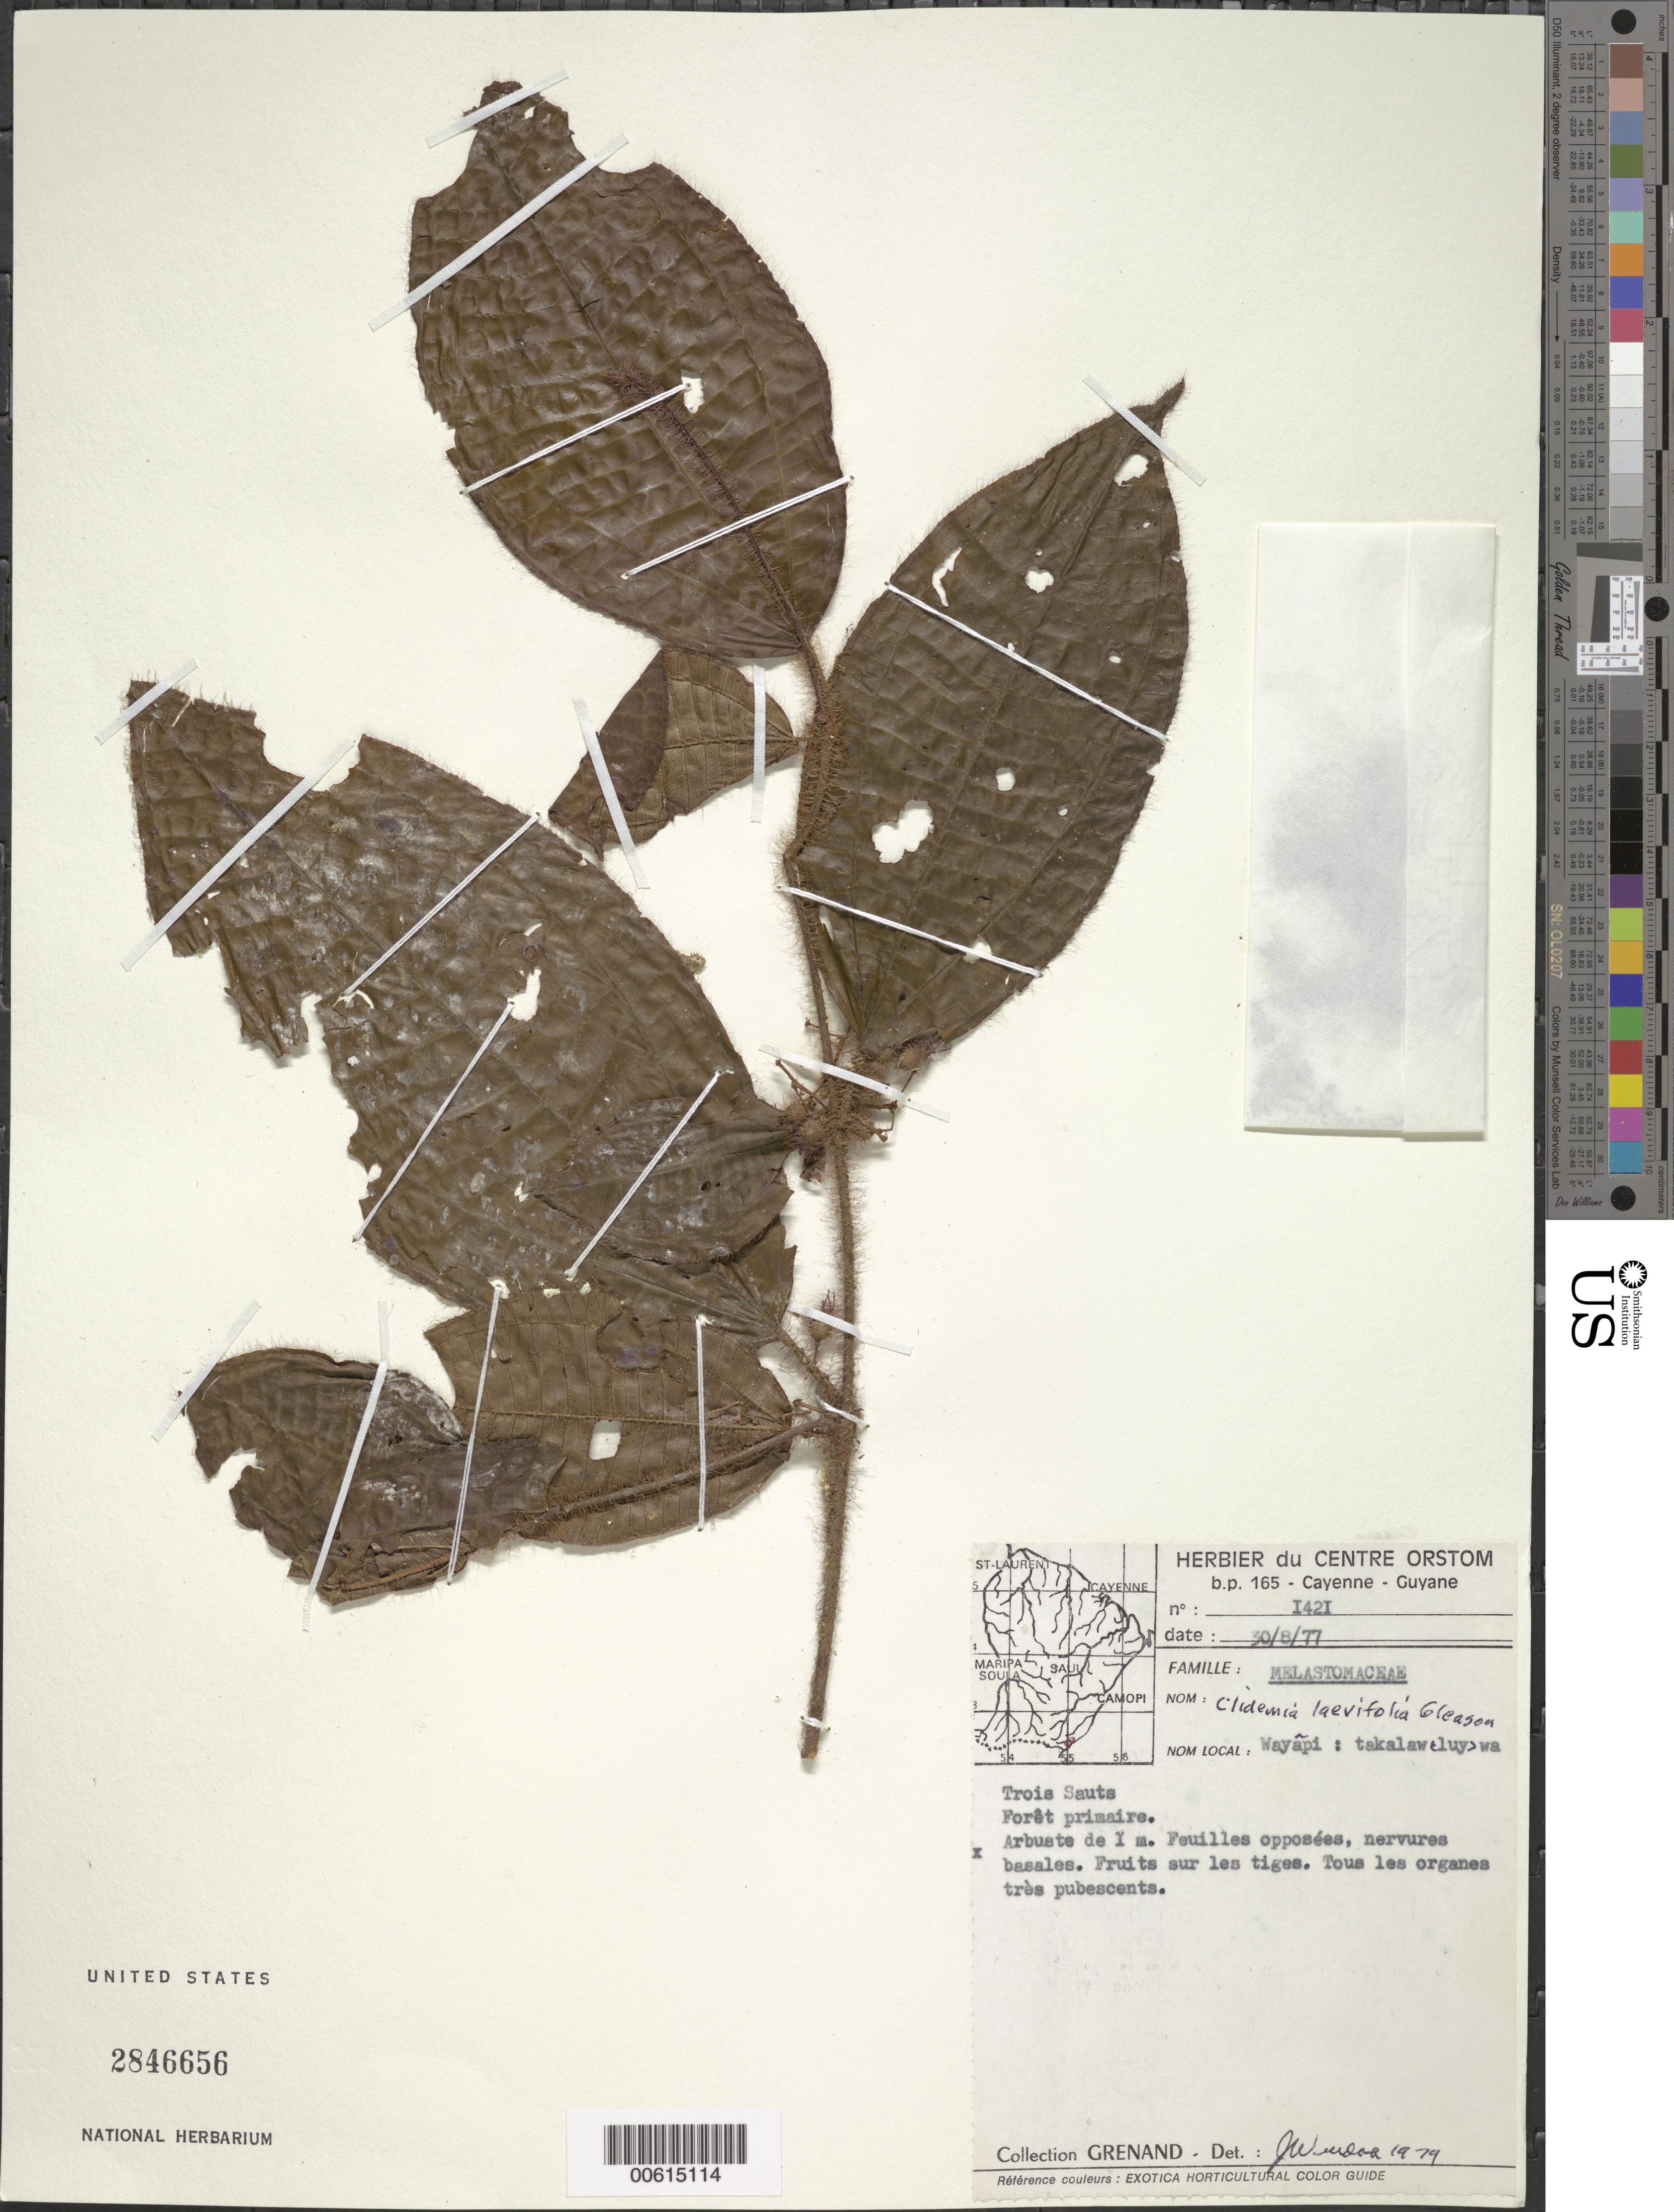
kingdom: Plantae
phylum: Tracheophyta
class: Magnoliopsida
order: Myrtales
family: Melastomataceae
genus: Clidemia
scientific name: Clidemia laevifolia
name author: Gleason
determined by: Wurdack, John J., (US), US (UNITED STATES)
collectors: P. Grenand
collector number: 1421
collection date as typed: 30-Aug-77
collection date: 1977-08-30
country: French Guiana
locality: Trois Sauts (Haut Oyapock)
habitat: Forêt primaire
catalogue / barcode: US 2846656